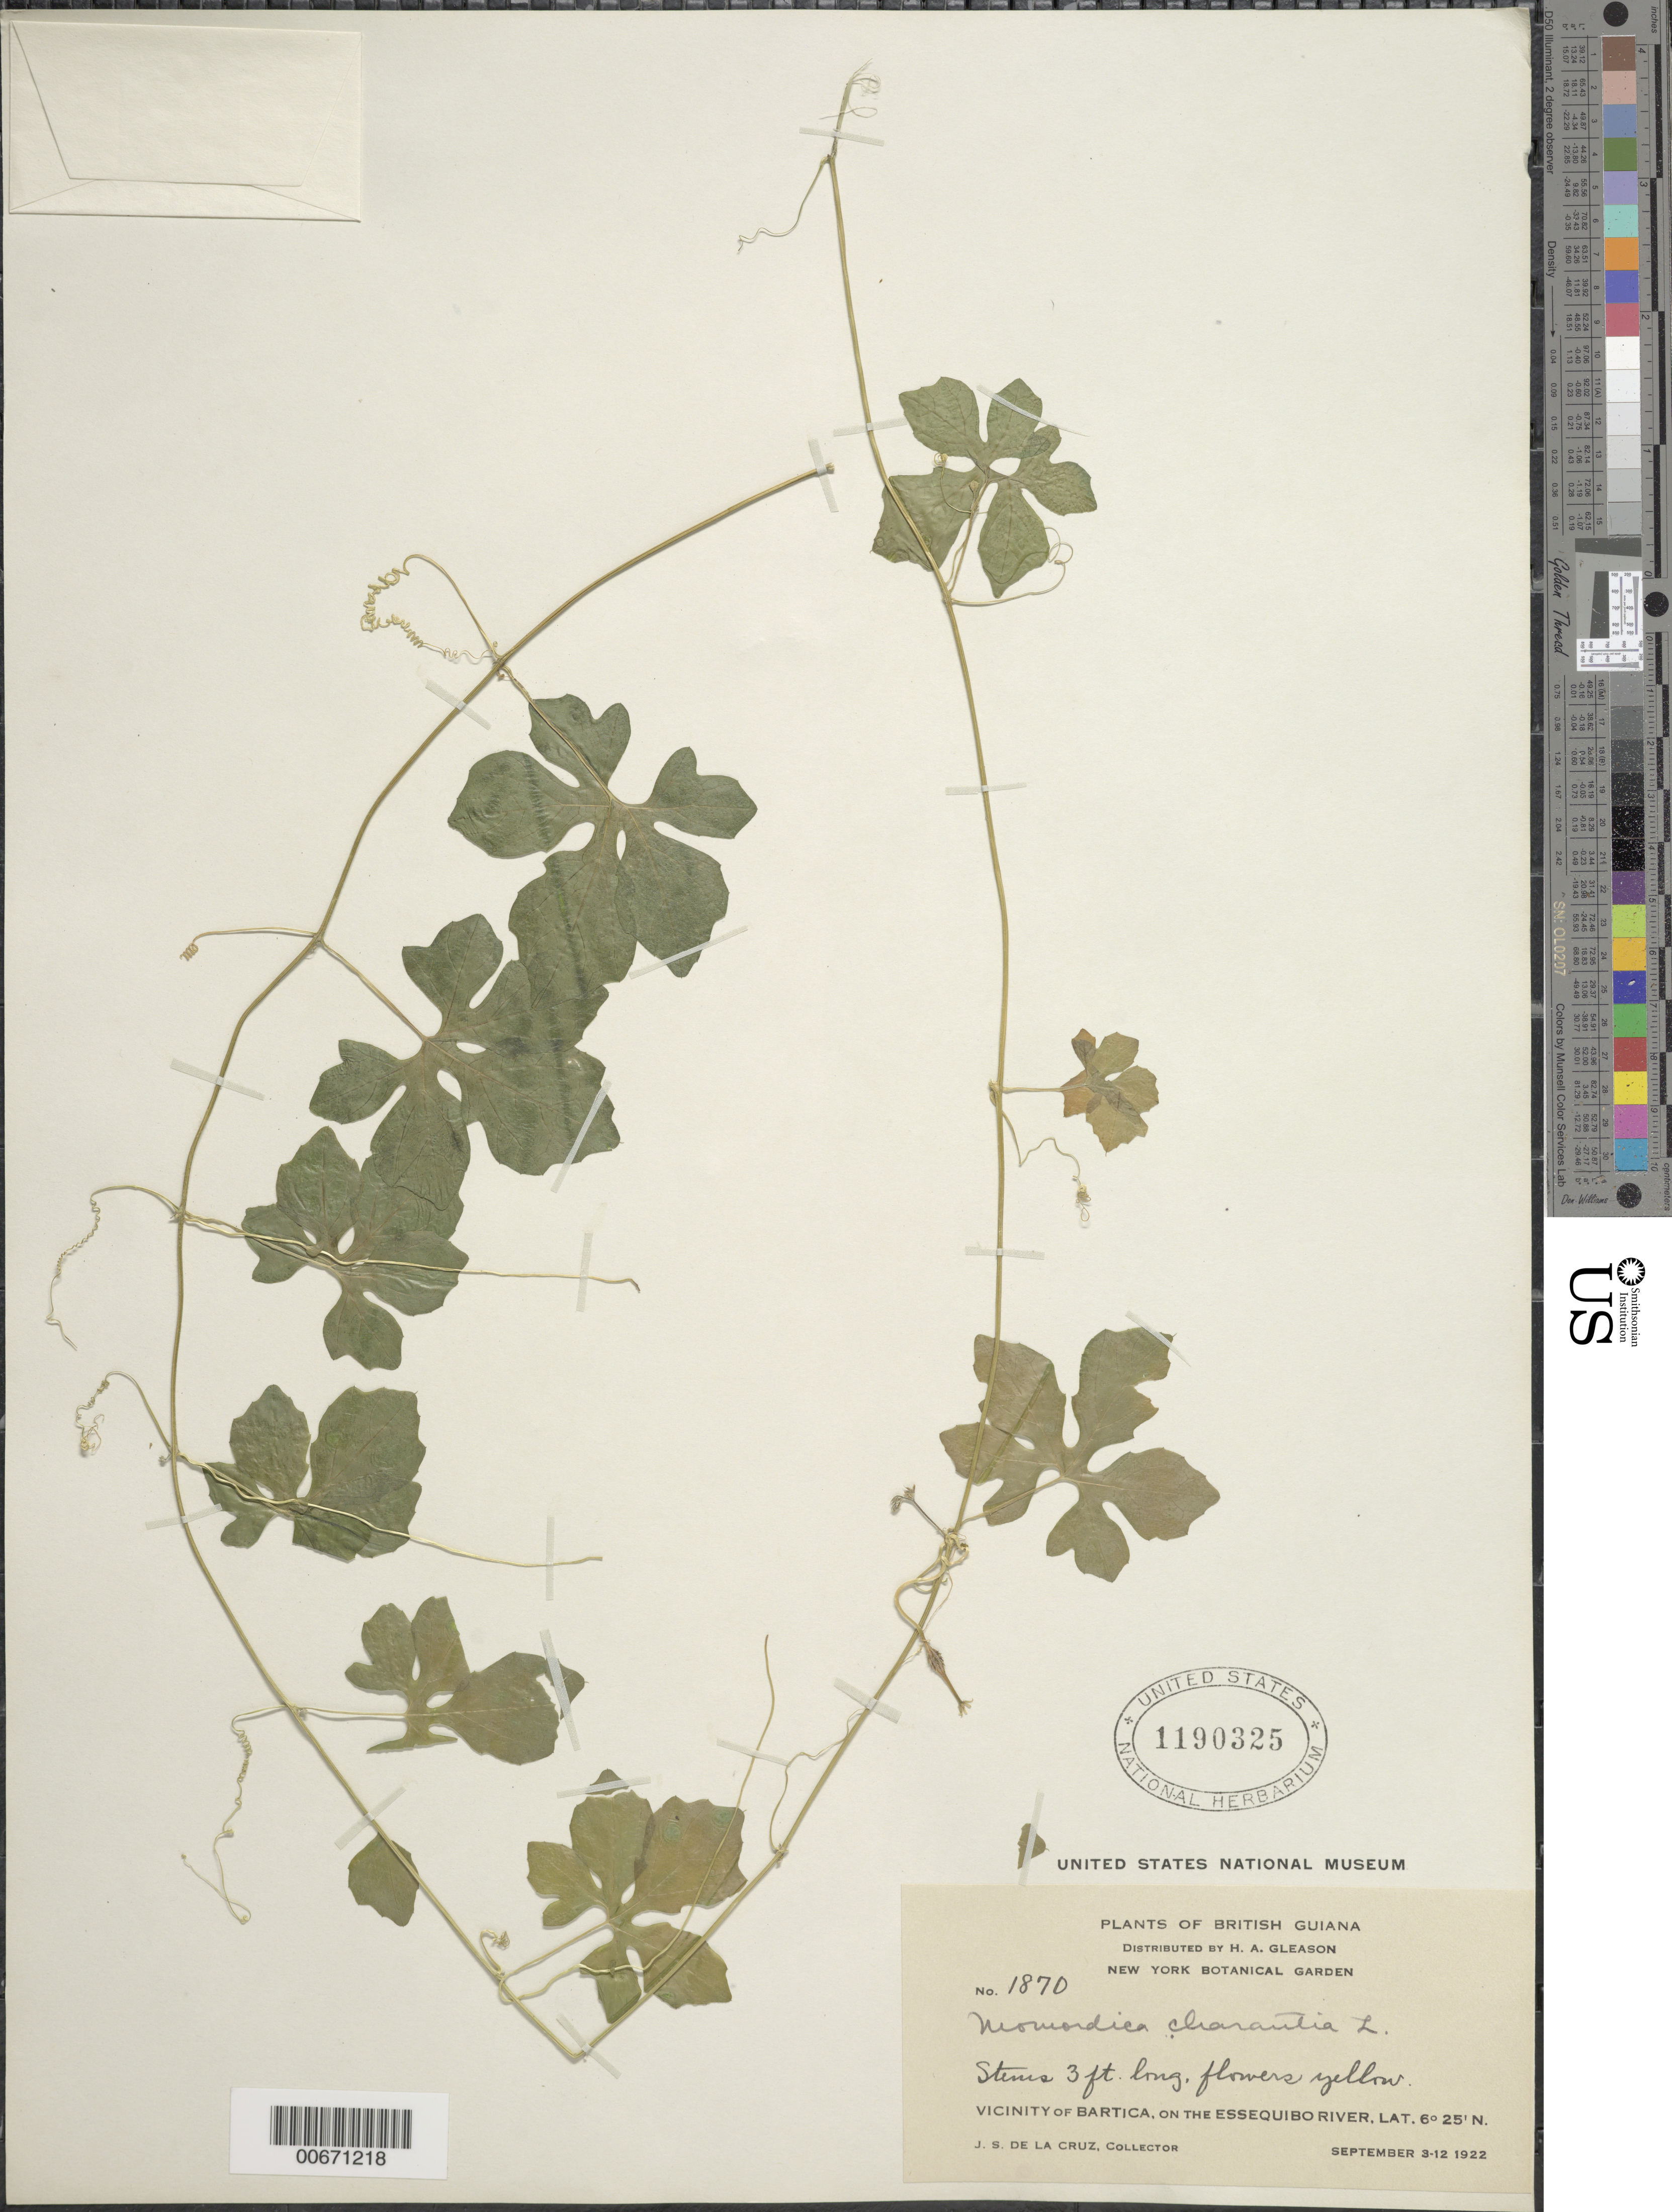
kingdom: Plantae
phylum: Tracheophyta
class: Magnoliopsida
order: Cucurbitales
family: Cucurbitaceae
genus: Momordica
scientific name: Momordica charantia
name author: L.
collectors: J. S. de la Cruz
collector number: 1870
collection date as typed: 3-Sep-22 to 12-Sep-22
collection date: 1922-09-03/1922-09-12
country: Guyana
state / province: Cuyuni-Mazaruni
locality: Bartica, vic., on the Essequibo River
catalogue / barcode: US 1190325